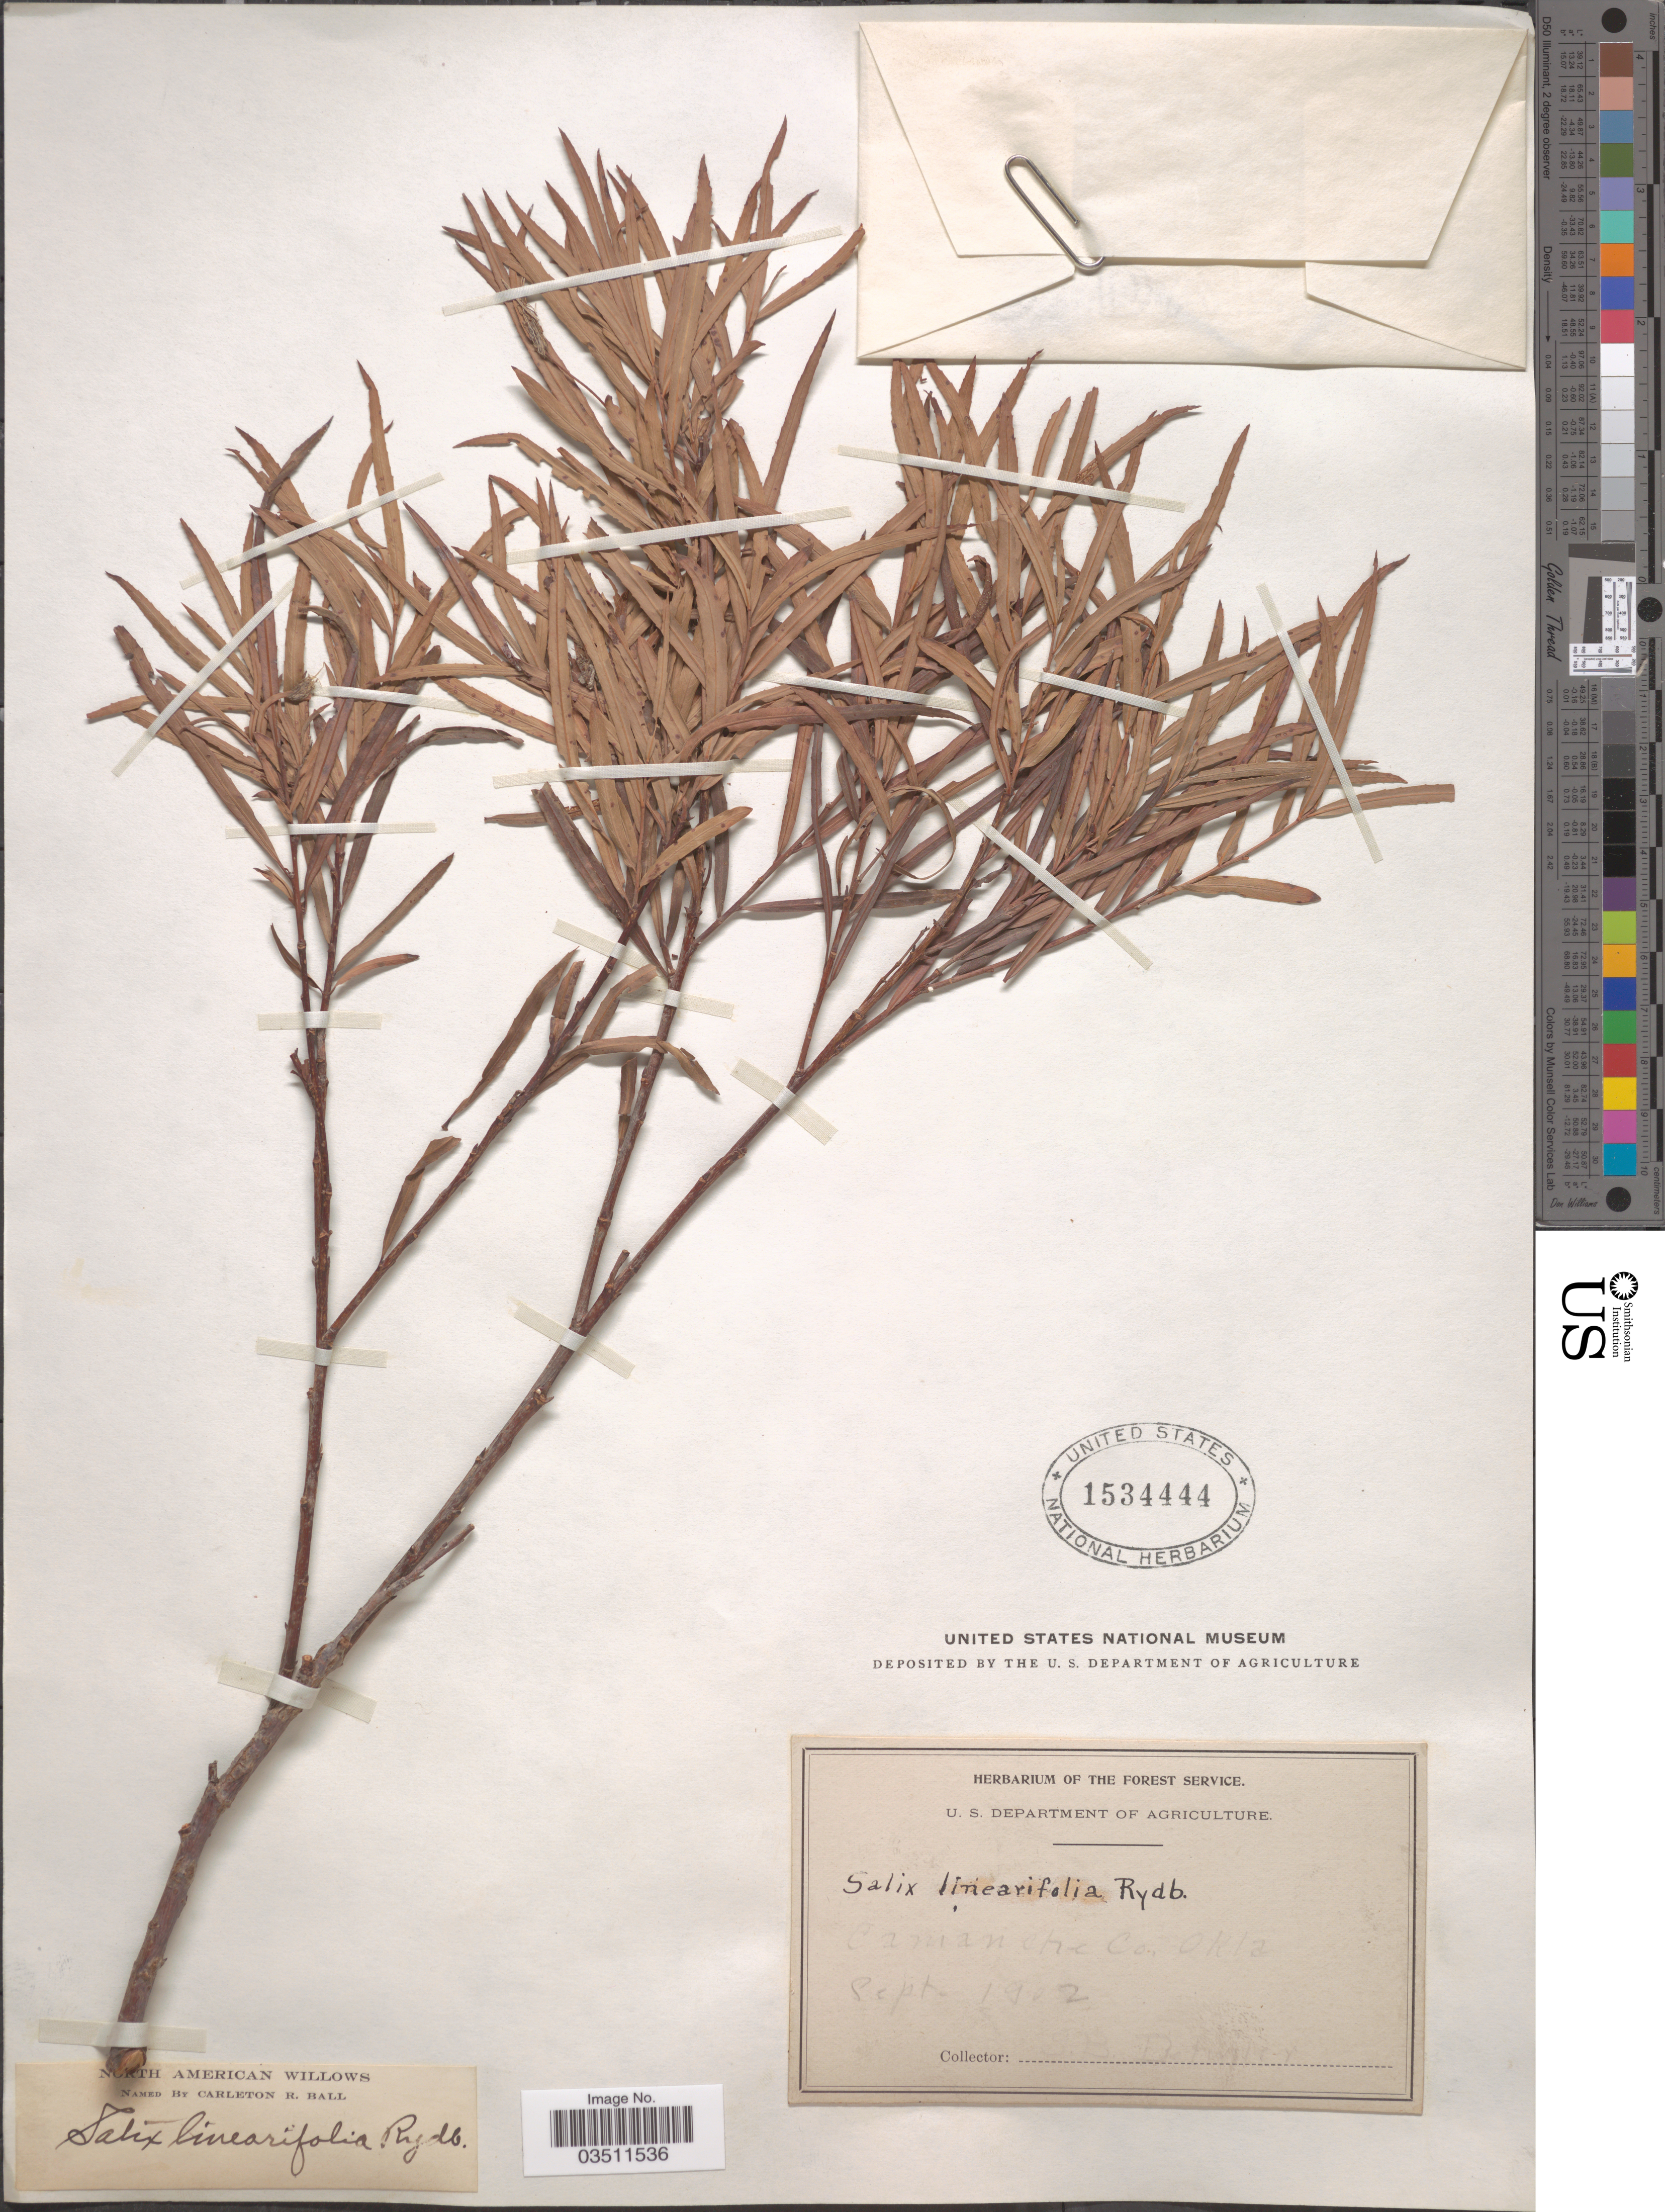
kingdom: Plantae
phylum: Tracheophyta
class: Magnoliopsida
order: Malpighiales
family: Salicaceae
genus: Salix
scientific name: Salix linearifolia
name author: E.L. Wolf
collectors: S. Detwiler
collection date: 1912-09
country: United States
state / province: Oklahoma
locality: Camanche Co.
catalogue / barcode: US 1534444